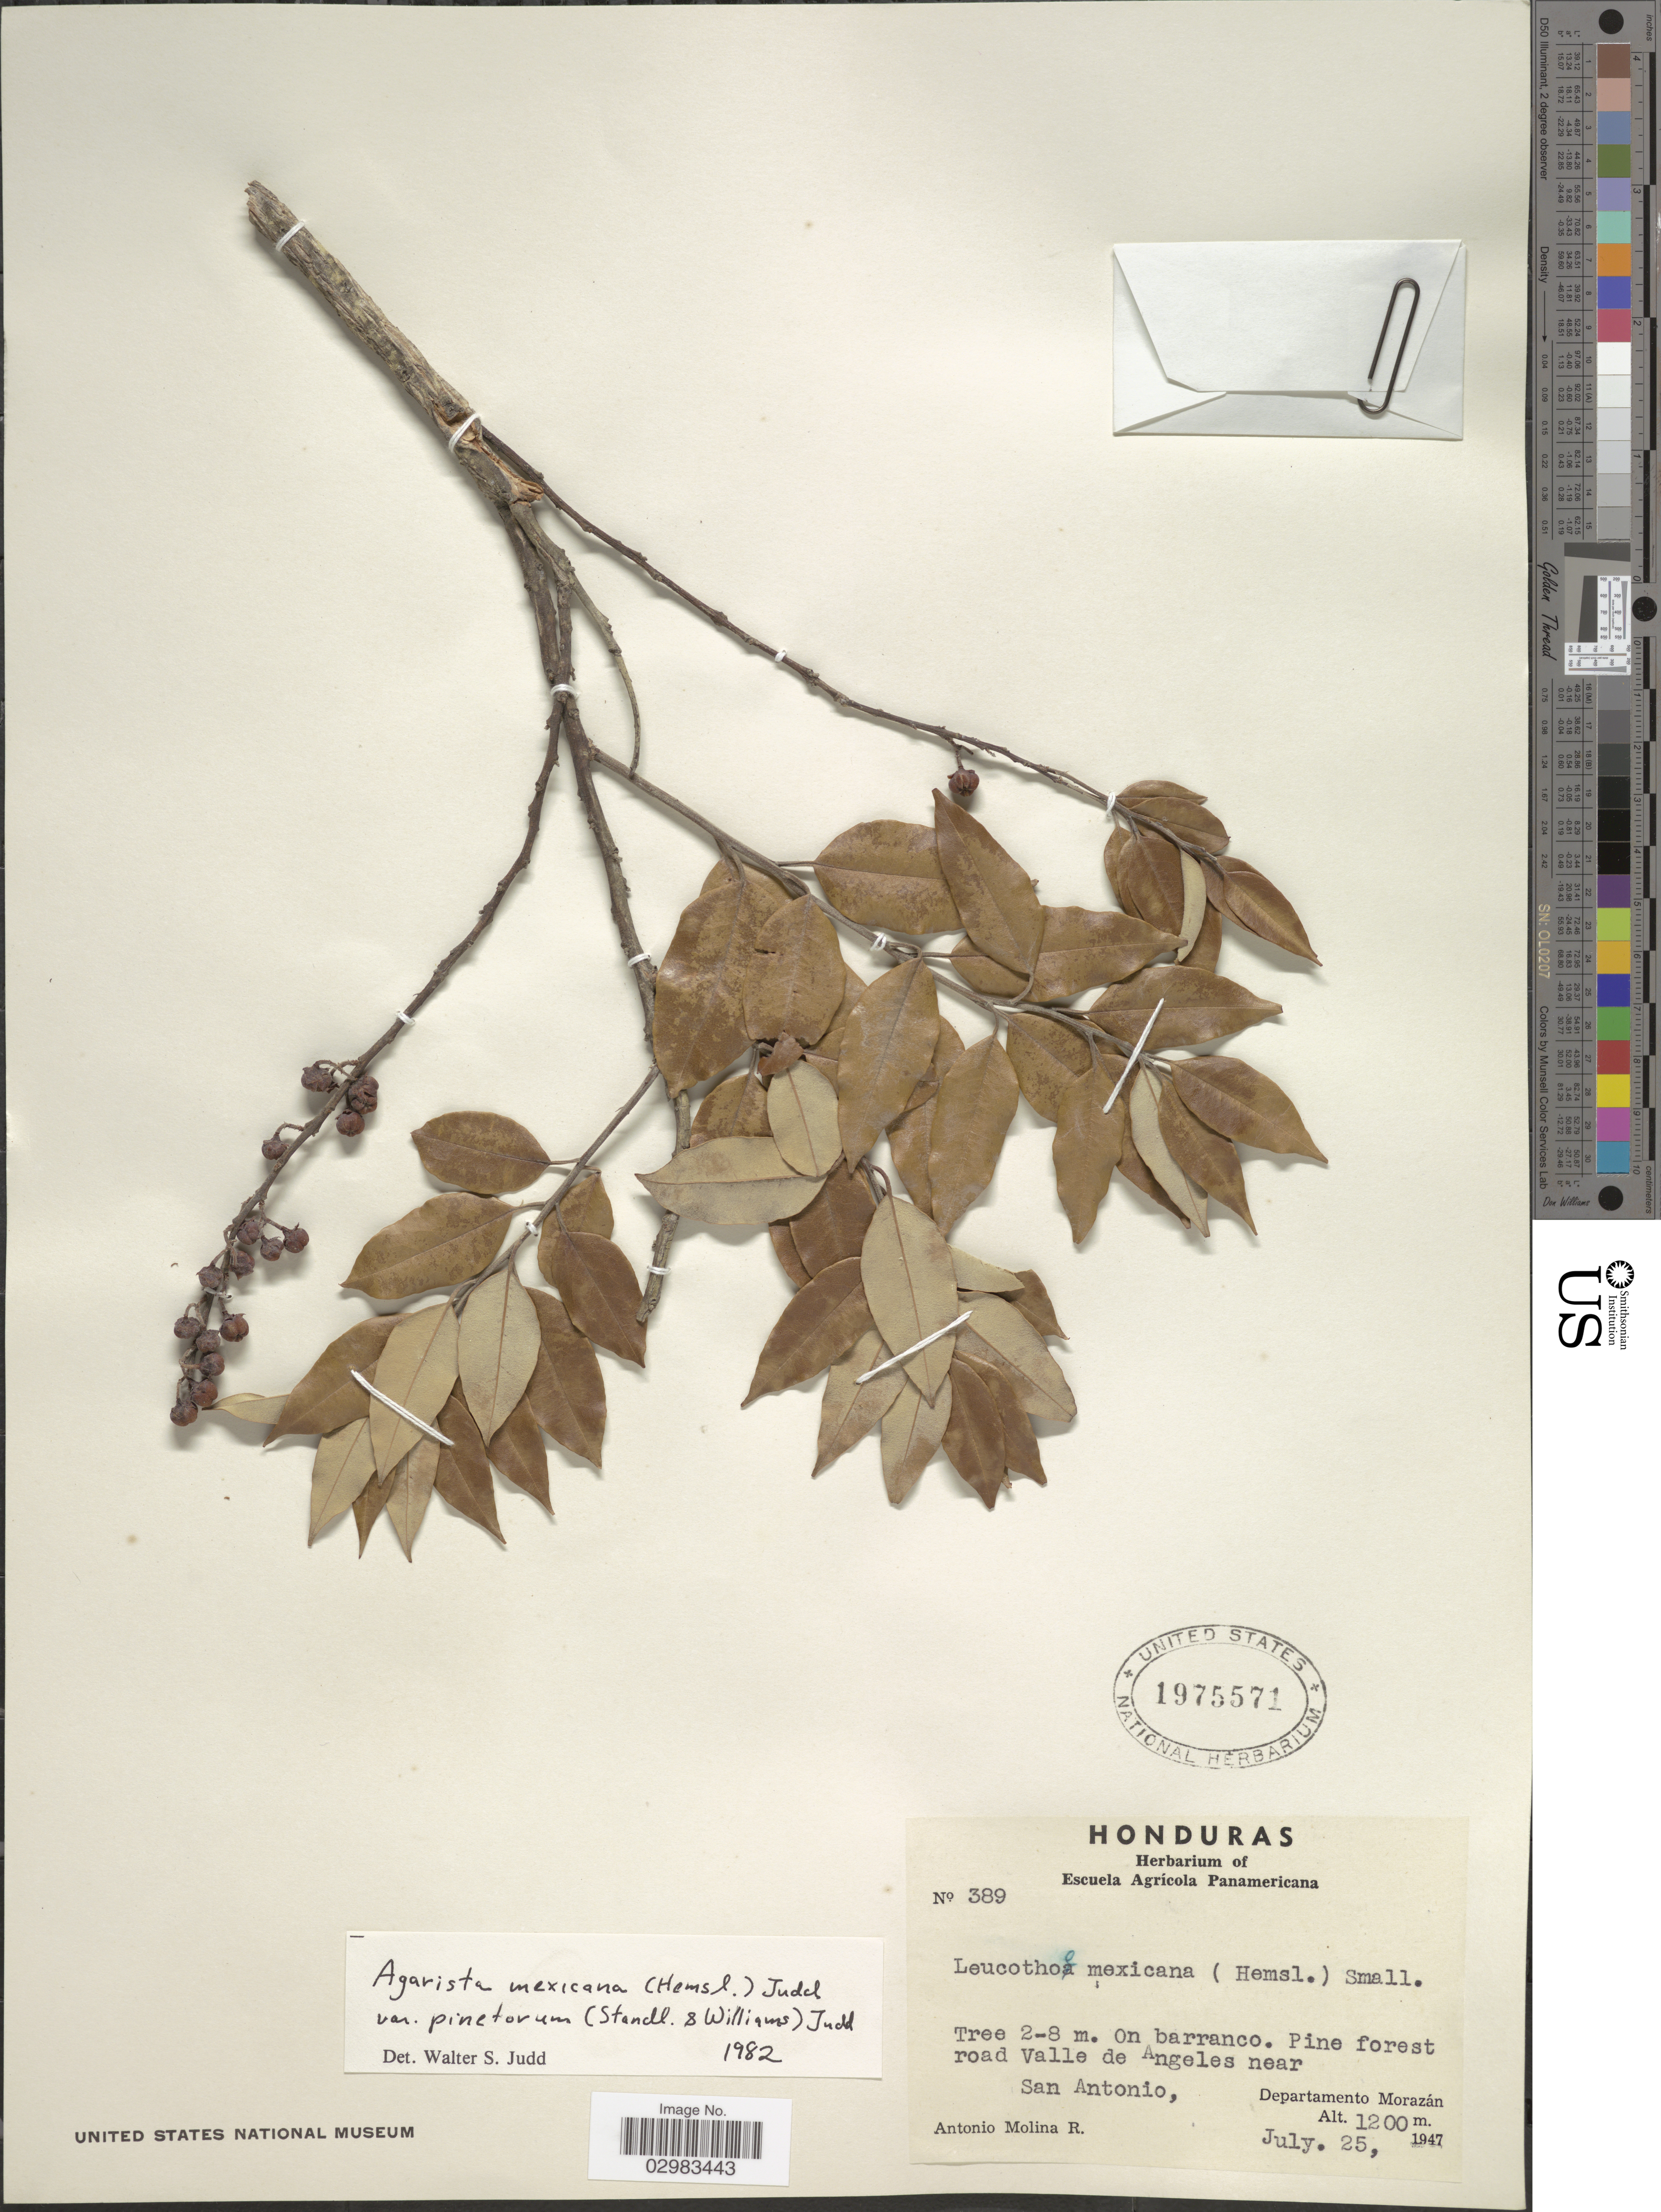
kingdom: Plantae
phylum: Tracheophyta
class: Magnoliopsida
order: Ericales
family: Ericaceae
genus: Leucothoe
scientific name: Leucothoë mexicana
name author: (Hemsl.) Small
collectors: A. Molina R.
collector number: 389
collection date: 1947-07-25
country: Honduras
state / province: Fco. Morazán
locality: Pine forest road Valle de Angeles near San Antonio, Departamento Morazán.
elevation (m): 1200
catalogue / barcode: US 1975571